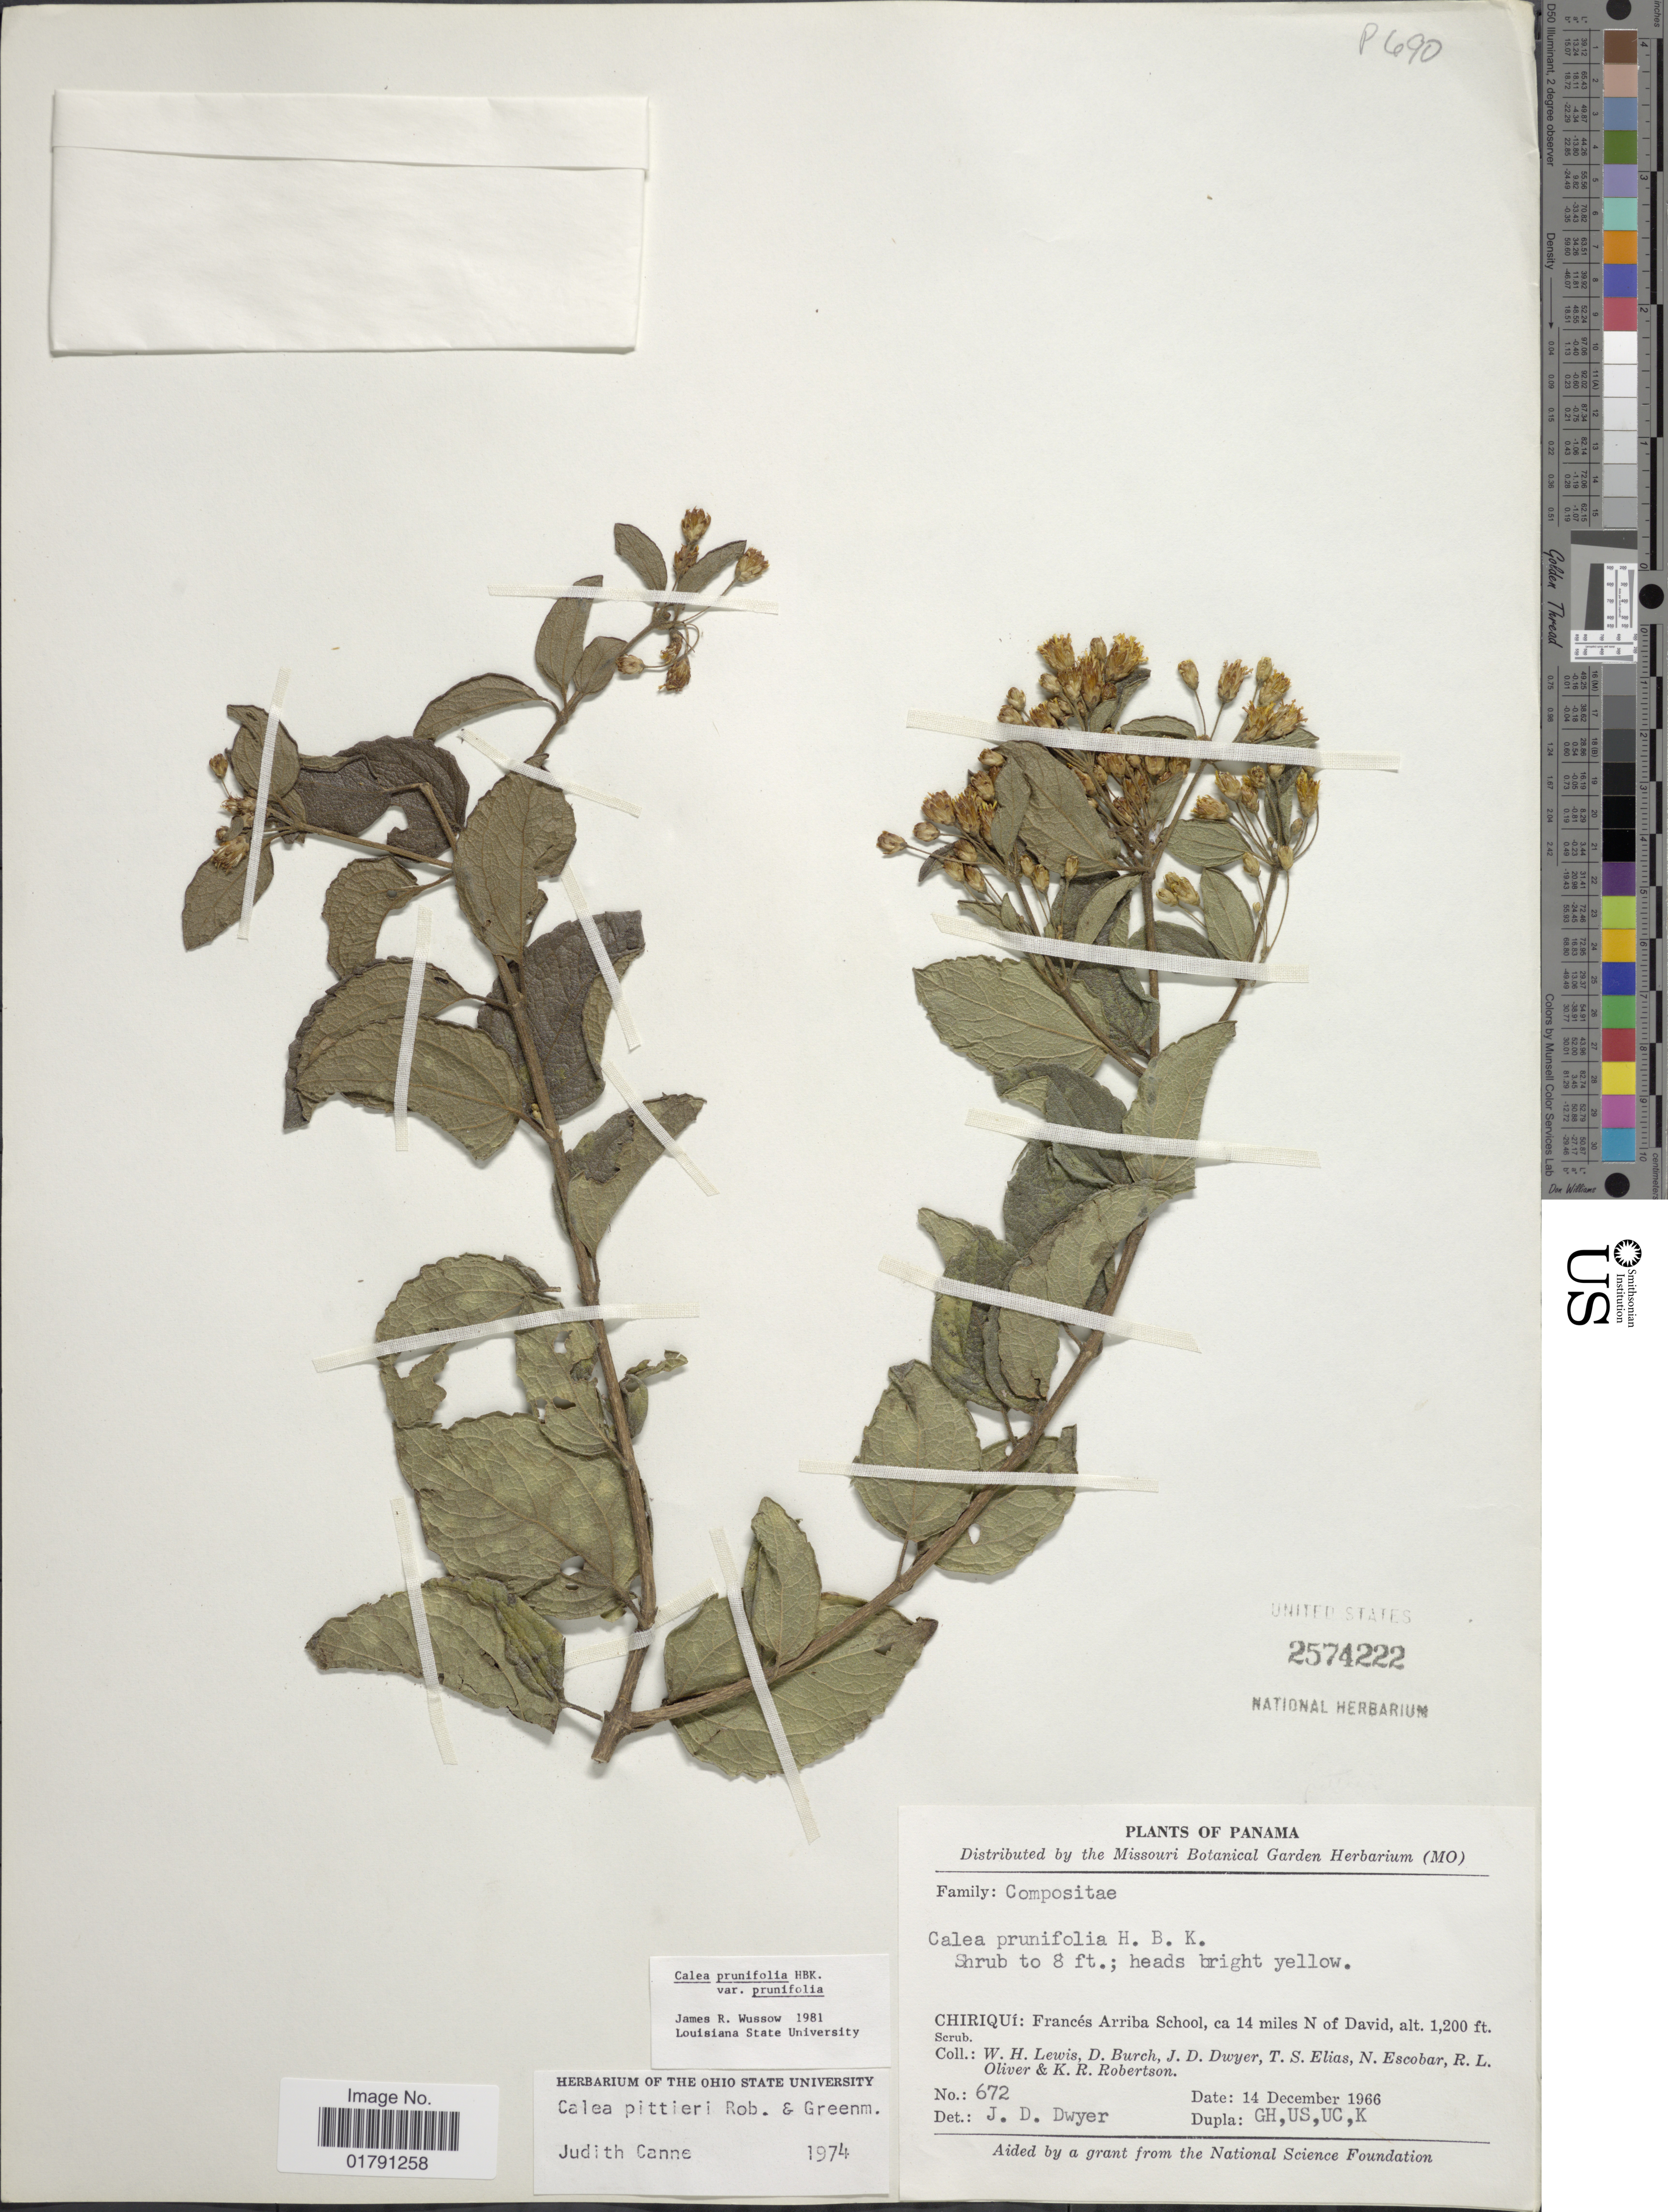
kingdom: Plantae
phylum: Tracheophyta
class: Magnoliopsida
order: Asterales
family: Asteraceae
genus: Calea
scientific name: Calea prunifolia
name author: Kunth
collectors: W. H. Lewis, D. Burch, J. D. Dwyer, T. S. Elias & et al.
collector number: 672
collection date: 1966-12-14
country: Panama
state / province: Chiriqui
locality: Frances Arriba School, ca 14 miles N of David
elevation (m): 366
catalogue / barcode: US 2574222